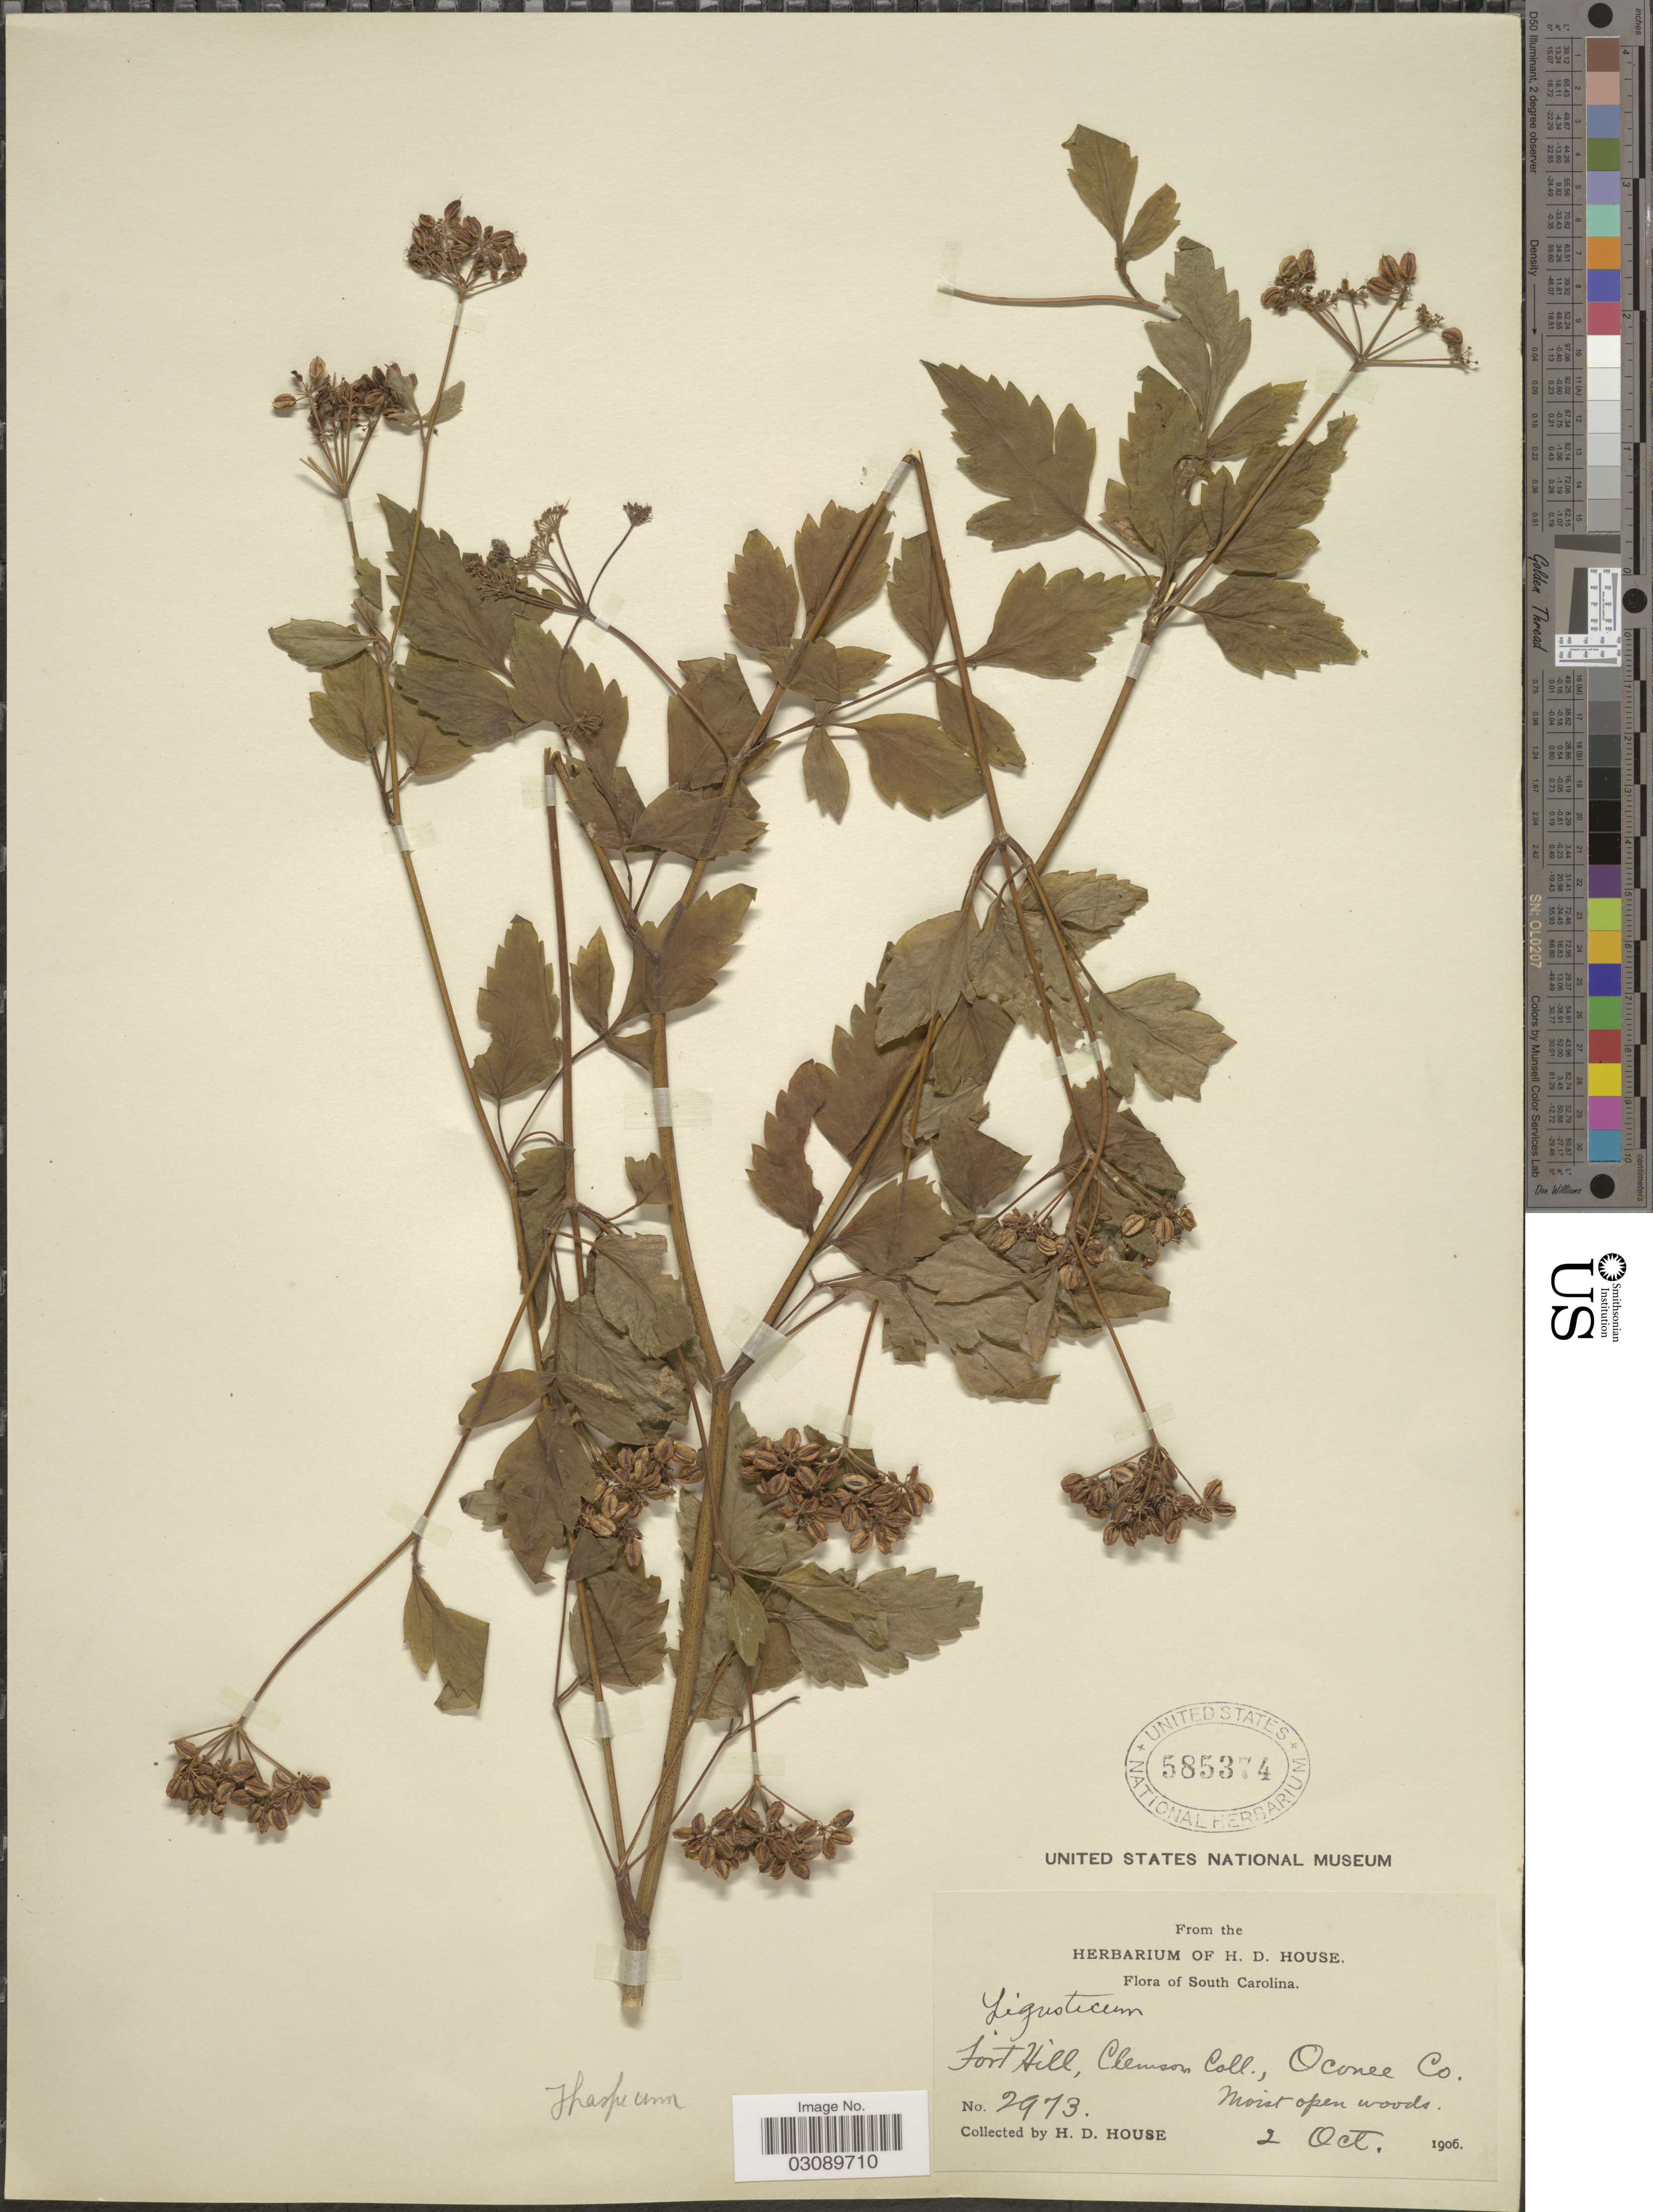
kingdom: Plantae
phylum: Tracheophyta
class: Magnoliopsida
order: Apiales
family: Apiaceae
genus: Thaspium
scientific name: Thaspium sp.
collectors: H. D. House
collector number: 2973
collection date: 1906-10-02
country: United States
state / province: South Carolina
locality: Fort Hill, Clemson Coll., Oconee Co.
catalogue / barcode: US 585374